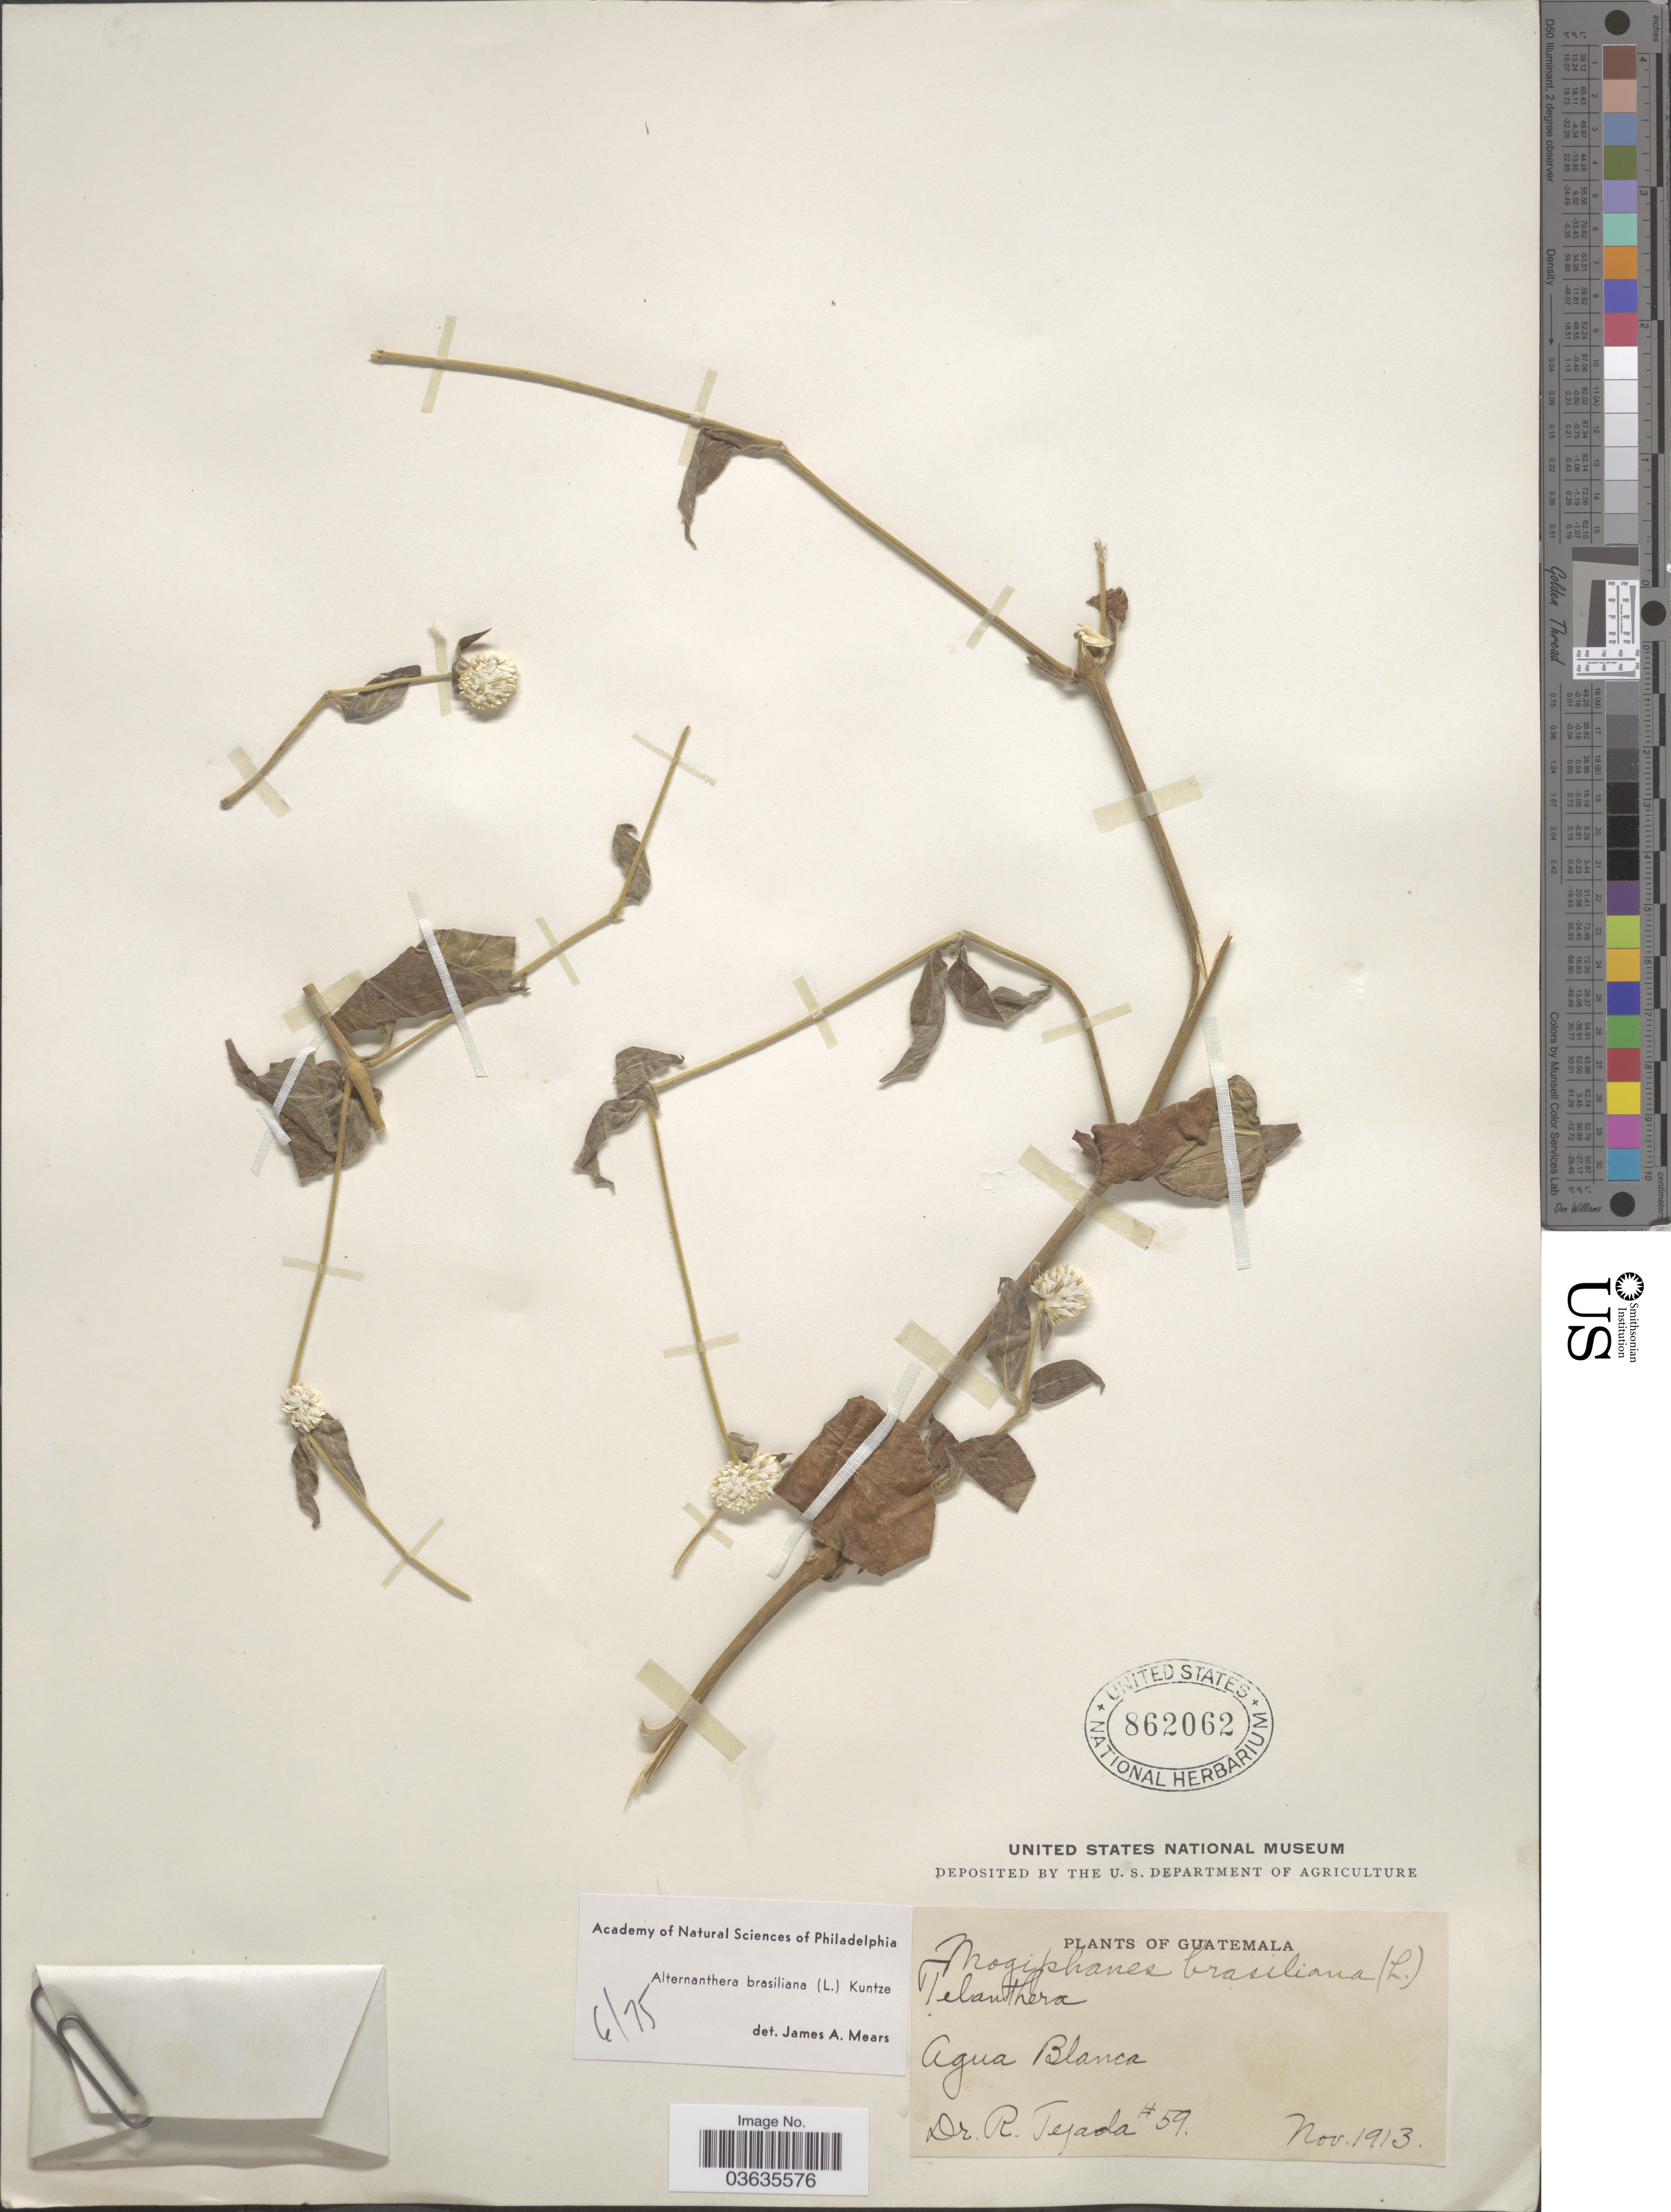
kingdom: Plantae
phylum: Tracheophyta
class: Magnoliopsida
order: Caryophyllales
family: Amaranthaceae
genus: Alternanthera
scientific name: Alternanthera brasiliana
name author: (L.) Kuntze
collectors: R. Tejada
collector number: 59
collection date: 1913-11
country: Guatemala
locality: Agua Blanca.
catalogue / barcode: US 862062